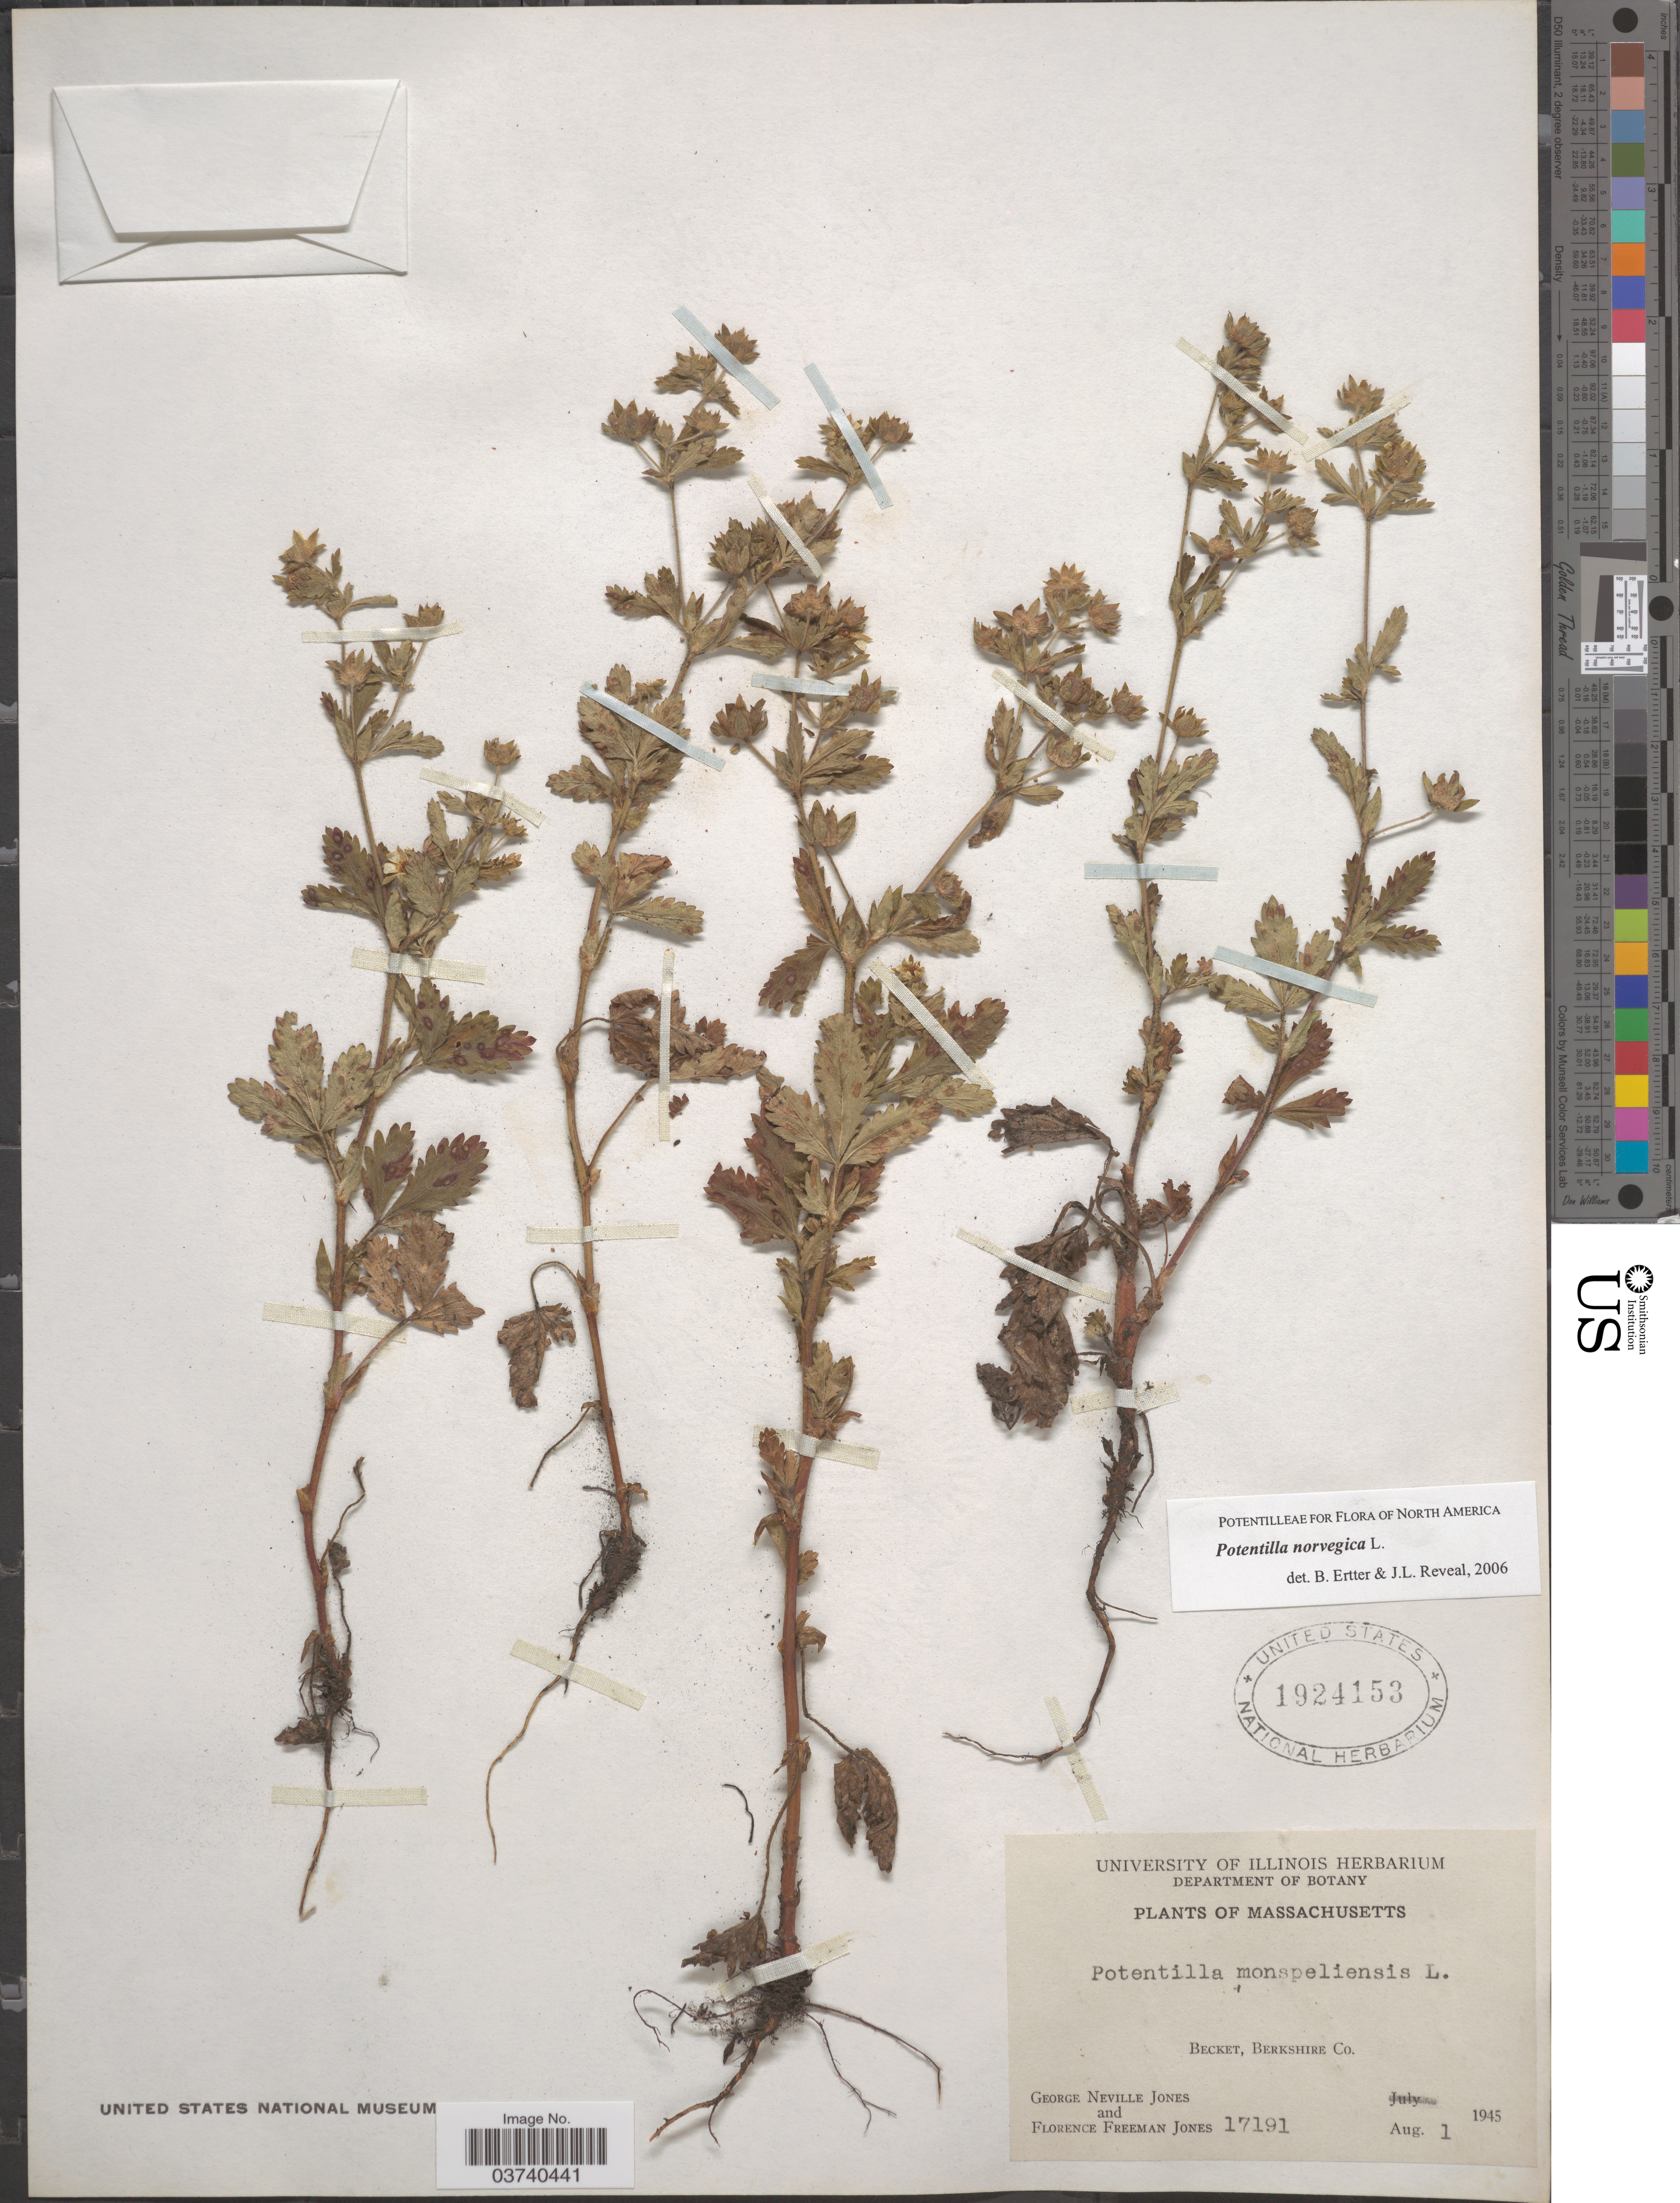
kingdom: Plantae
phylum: Tracheophyta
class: Magnoliopsida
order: Rosales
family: Rosaceae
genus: Potentilla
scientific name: Potentilla norvegica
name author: L.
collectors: G. N. Jones & F. F. Jones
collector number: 17191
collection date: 1945-08-01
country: United States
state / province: Massachusetts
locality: Becket, Berskshire Co.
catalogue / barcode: US 1924153